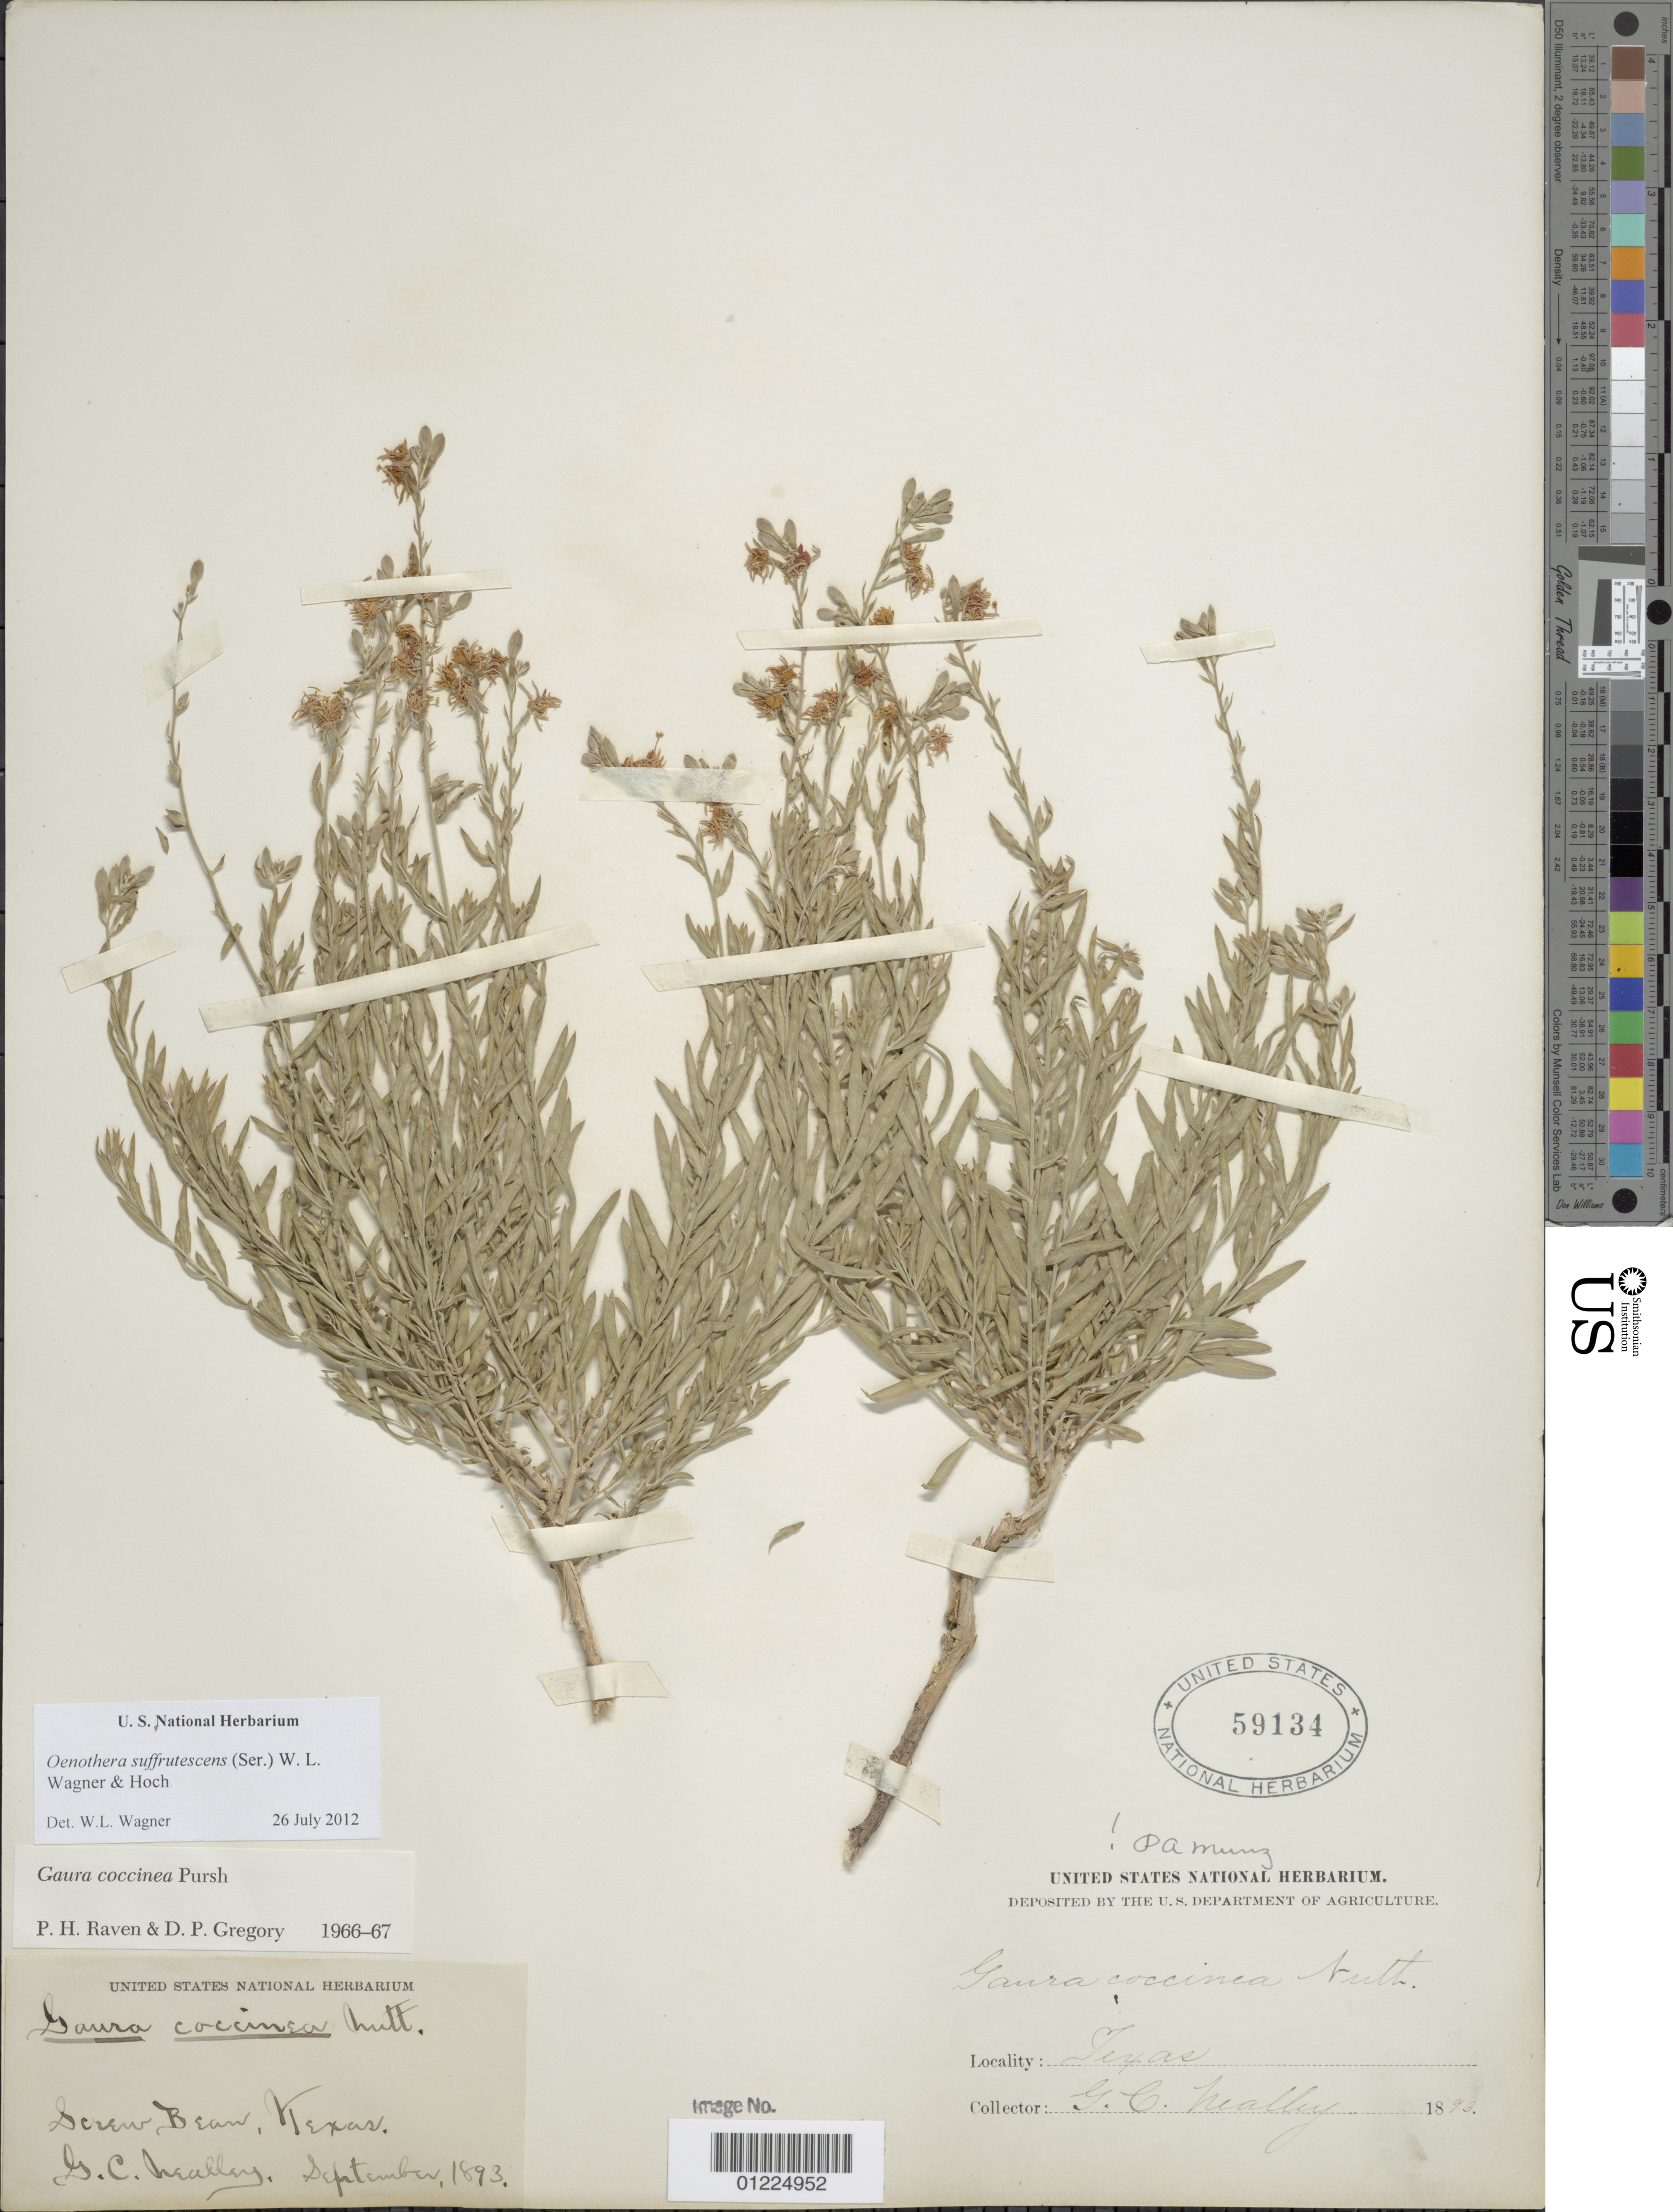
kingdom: Plantae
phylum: Tracheophyta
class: Magnoliopsida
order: Myrtales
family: Onagraceae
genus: Oenothera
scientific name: Oenothera suffrutescens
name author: (Ser.) W.L. Wagner & Hoch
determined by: Wagner, W. L., (BOT), Smithsonian Institution - National Museum of Natural History (UNITED STATES)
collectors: G. C. Nealley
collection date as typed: Sep 1893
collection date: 1893-09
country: United States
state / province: Texas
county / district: Reeves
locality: Screw Bean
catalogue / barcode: US 59134